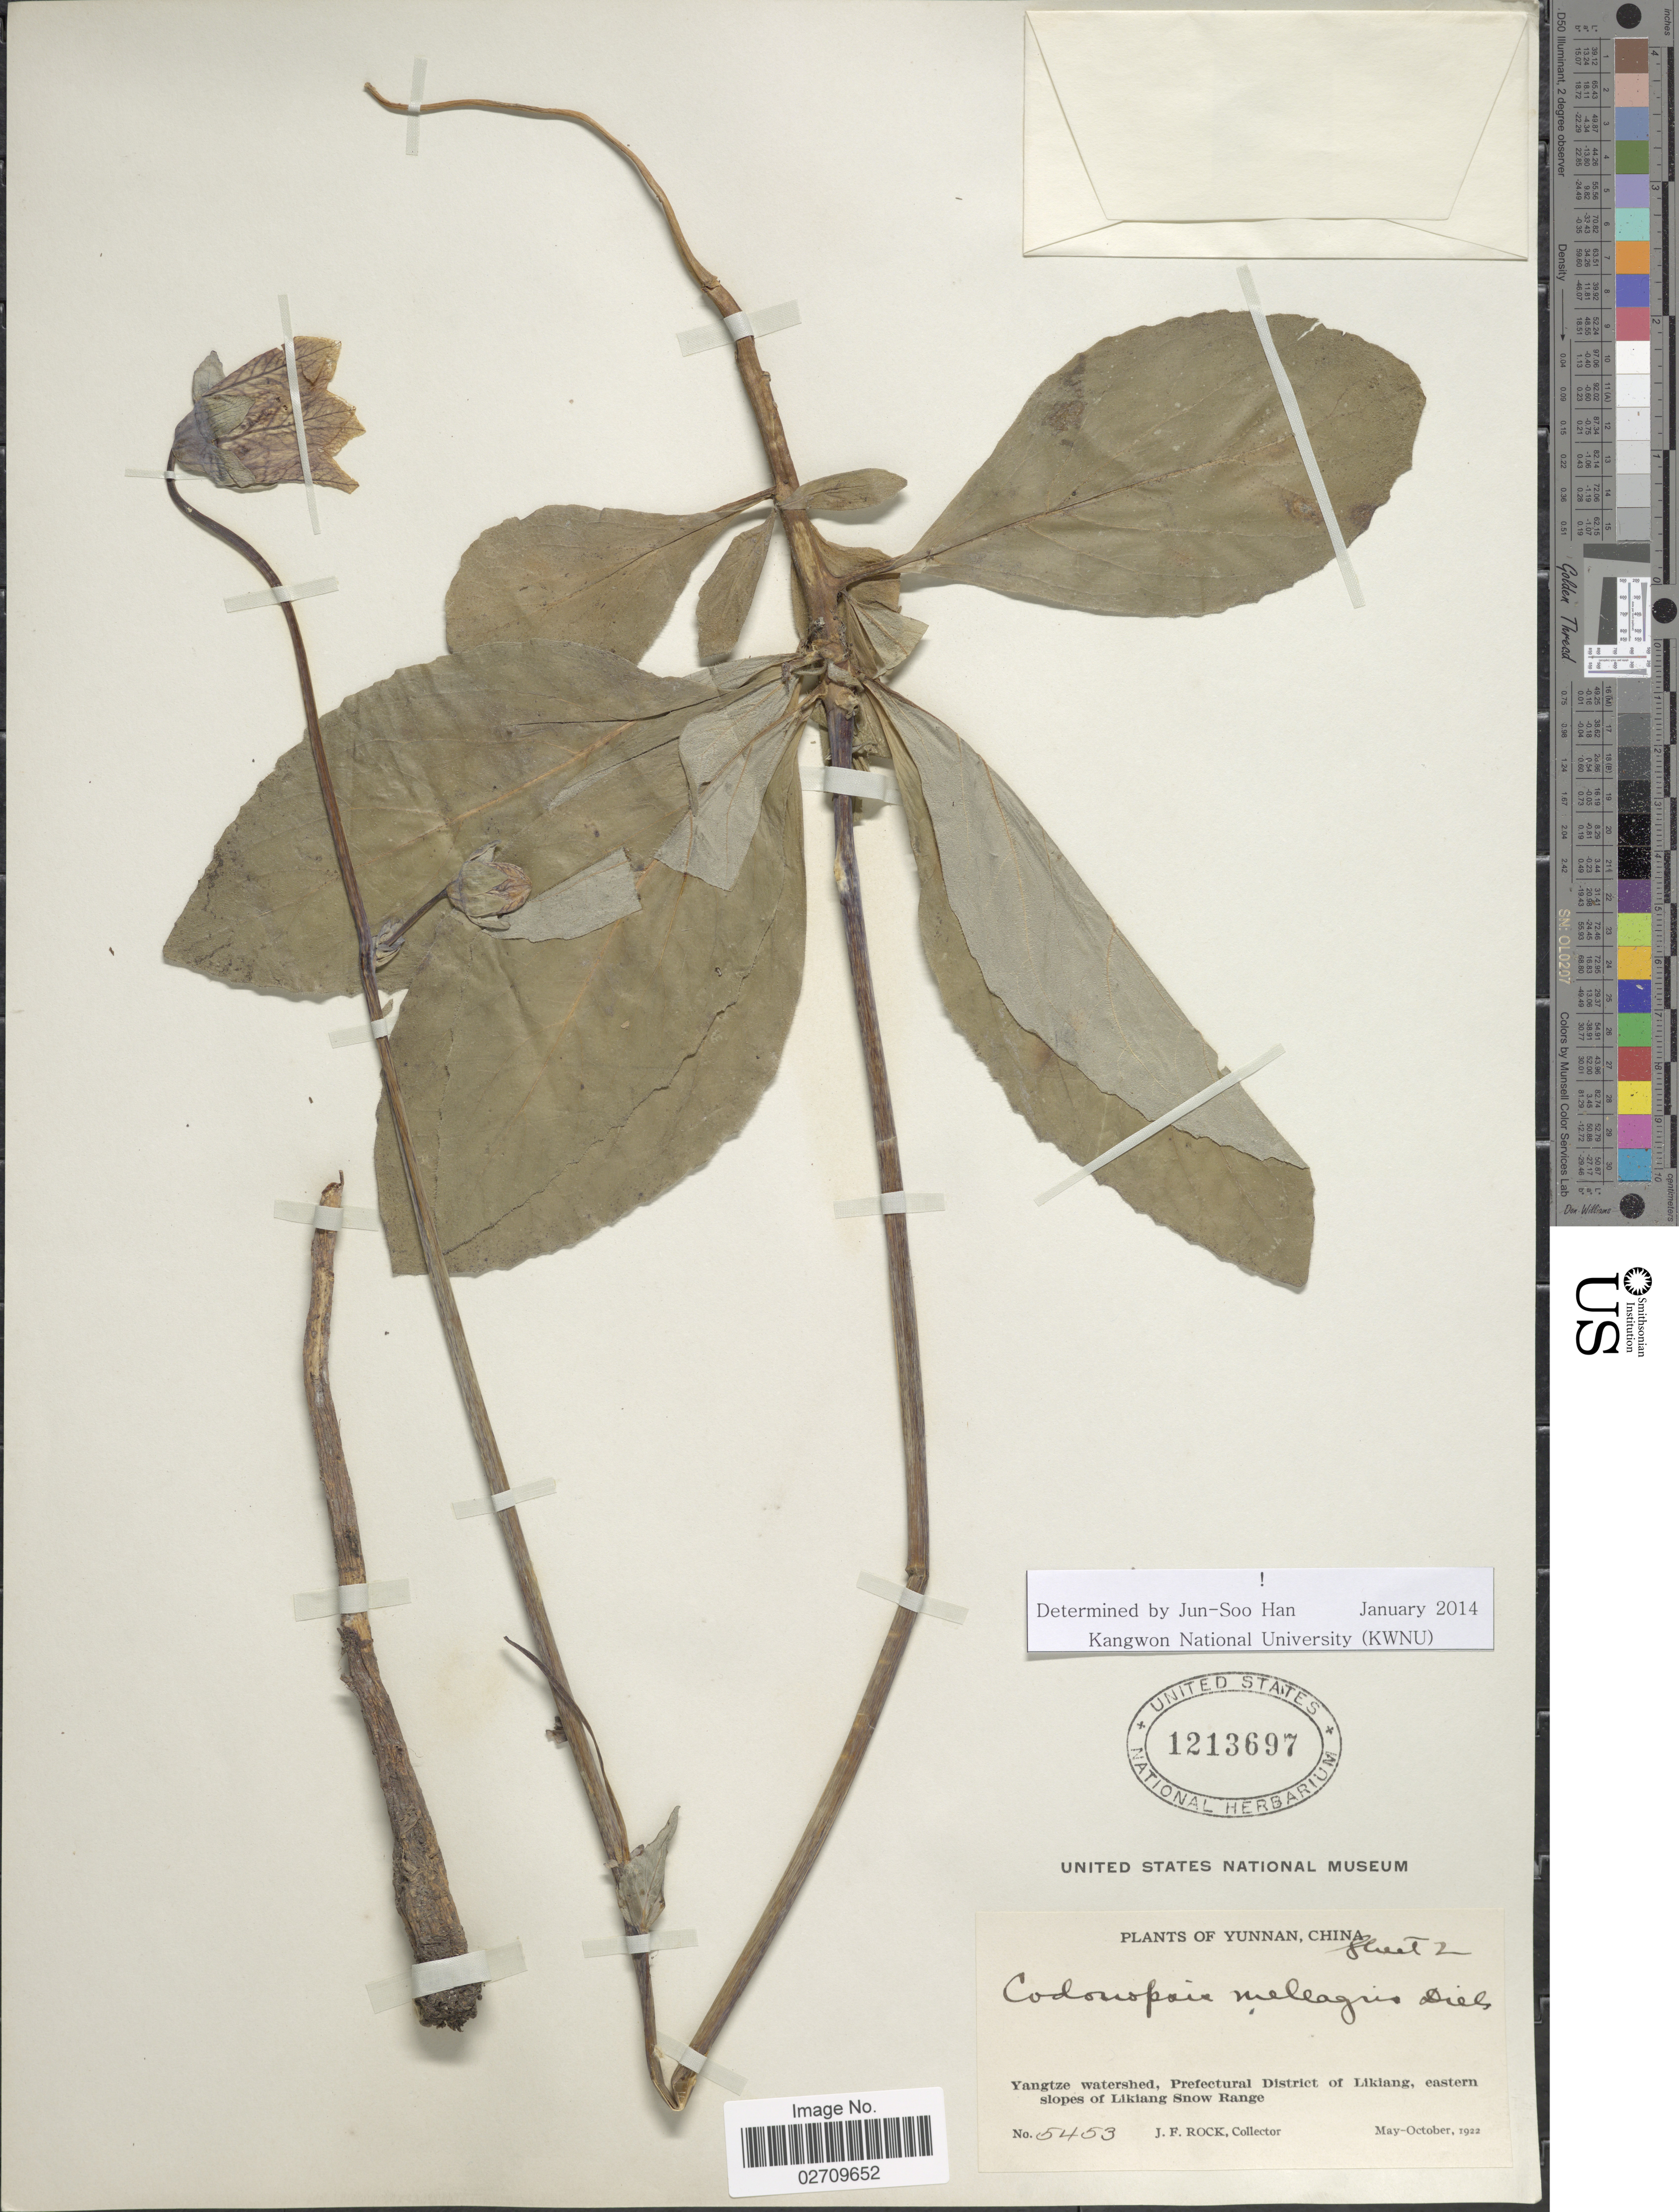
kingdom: Plantae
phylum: Tracheophyta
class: Magnoliopsida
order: Asterales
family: Campanulaceae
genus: Codonopsis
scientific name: Codonopsis meleagris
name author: Diels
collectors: J. F. Rock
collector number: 5453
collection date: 1922-05/1922-10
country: China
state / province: Yunnan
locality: Yangtze watershed, Prefectural District of Likiang, eastern slopes of Likiang Snow Range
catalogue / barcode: US 1213697